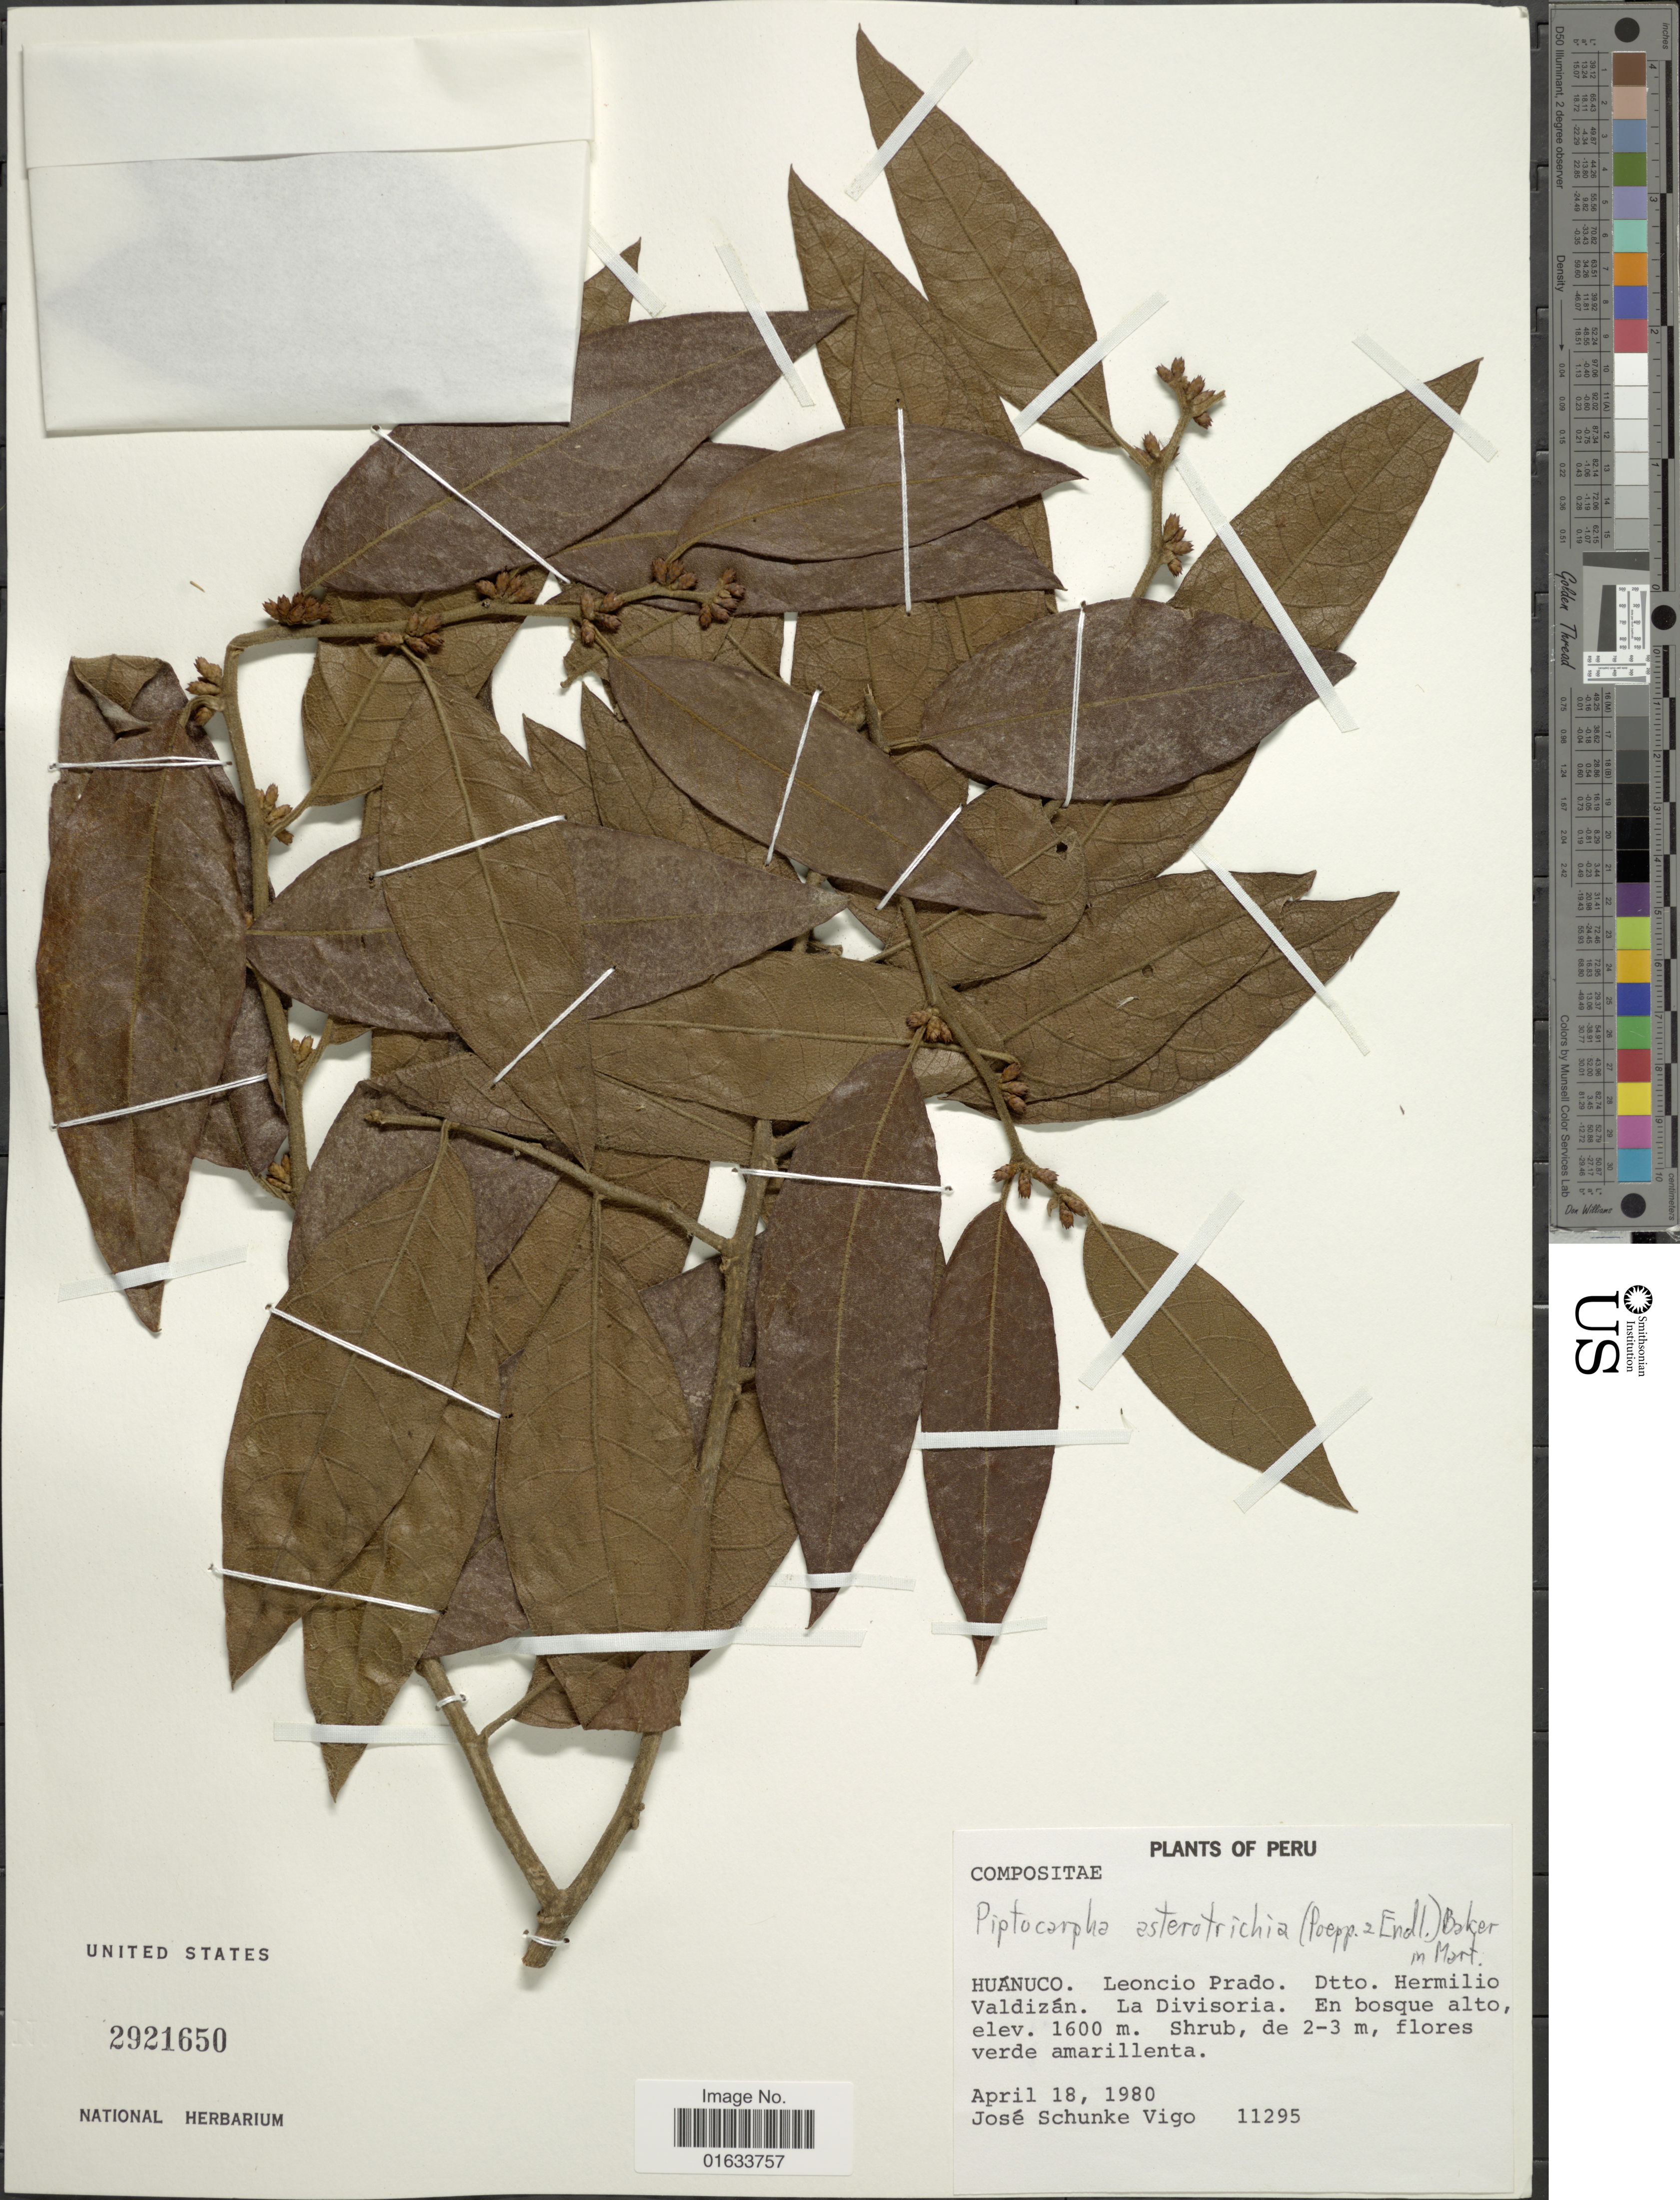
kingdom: Plantae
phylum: Tracheophyta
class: Magnoliopsida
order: Asterales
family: Asteraceae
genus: Piptocarpha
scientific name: Piptocarpha asterotrichia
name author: (Poepp.) Baker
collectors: J. Schunke Vigo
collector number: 11295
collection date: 1980-04-18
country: Peru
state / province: Huánuco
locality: Huánuco. Leoncio Prado. Dtto. Hermilio Valdizán. La Divisoria.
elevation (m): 1600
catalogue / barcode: US 2921650